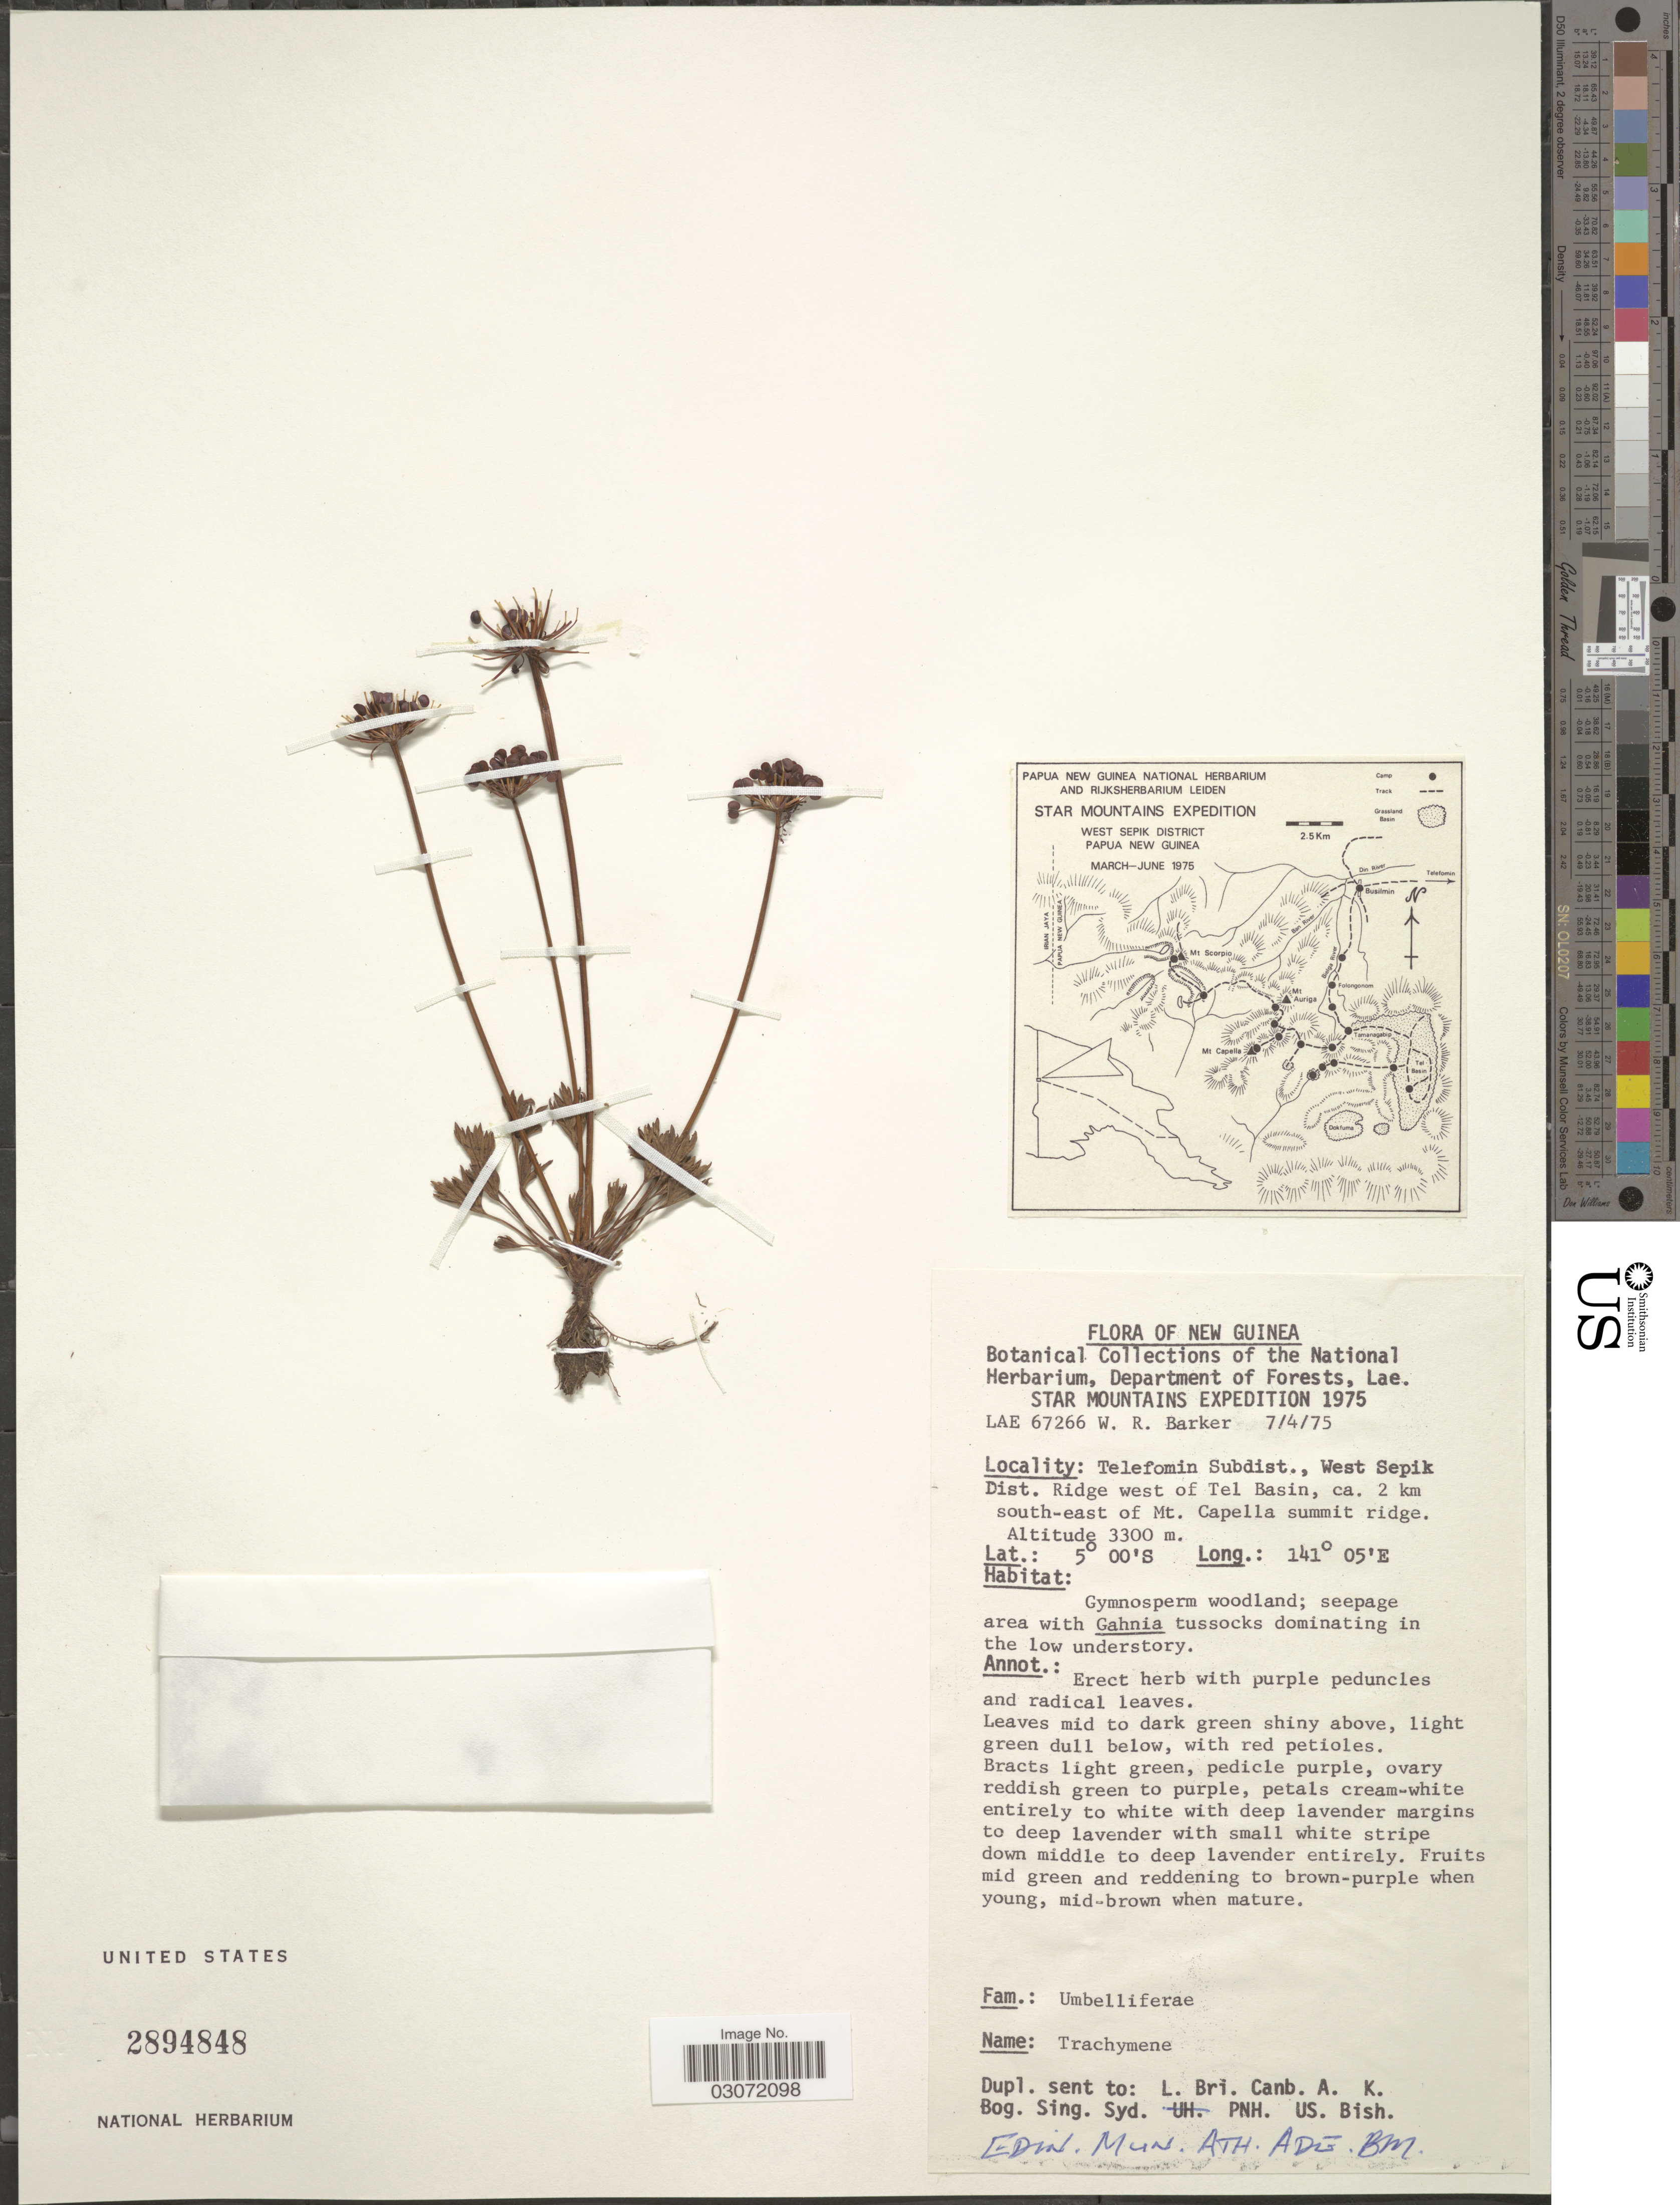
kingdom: Plantae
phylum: Tracheophyta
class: Magnoliopsida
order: Apiales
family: Araliaceae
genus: Trachymene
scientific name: Trachymene sp.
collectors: W. R. Barker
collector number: LAE 67266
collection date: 1975-04-07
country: Papua New Guinea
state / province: Sandaun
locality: New Guinea. Telefomin Subdist., West Sepik Dist. Ridge west of Tel Basin, ca. 2 km south-east of Mt. Capella summit ridge. Star Mountains.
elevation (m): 3300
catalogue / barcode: US 2894848